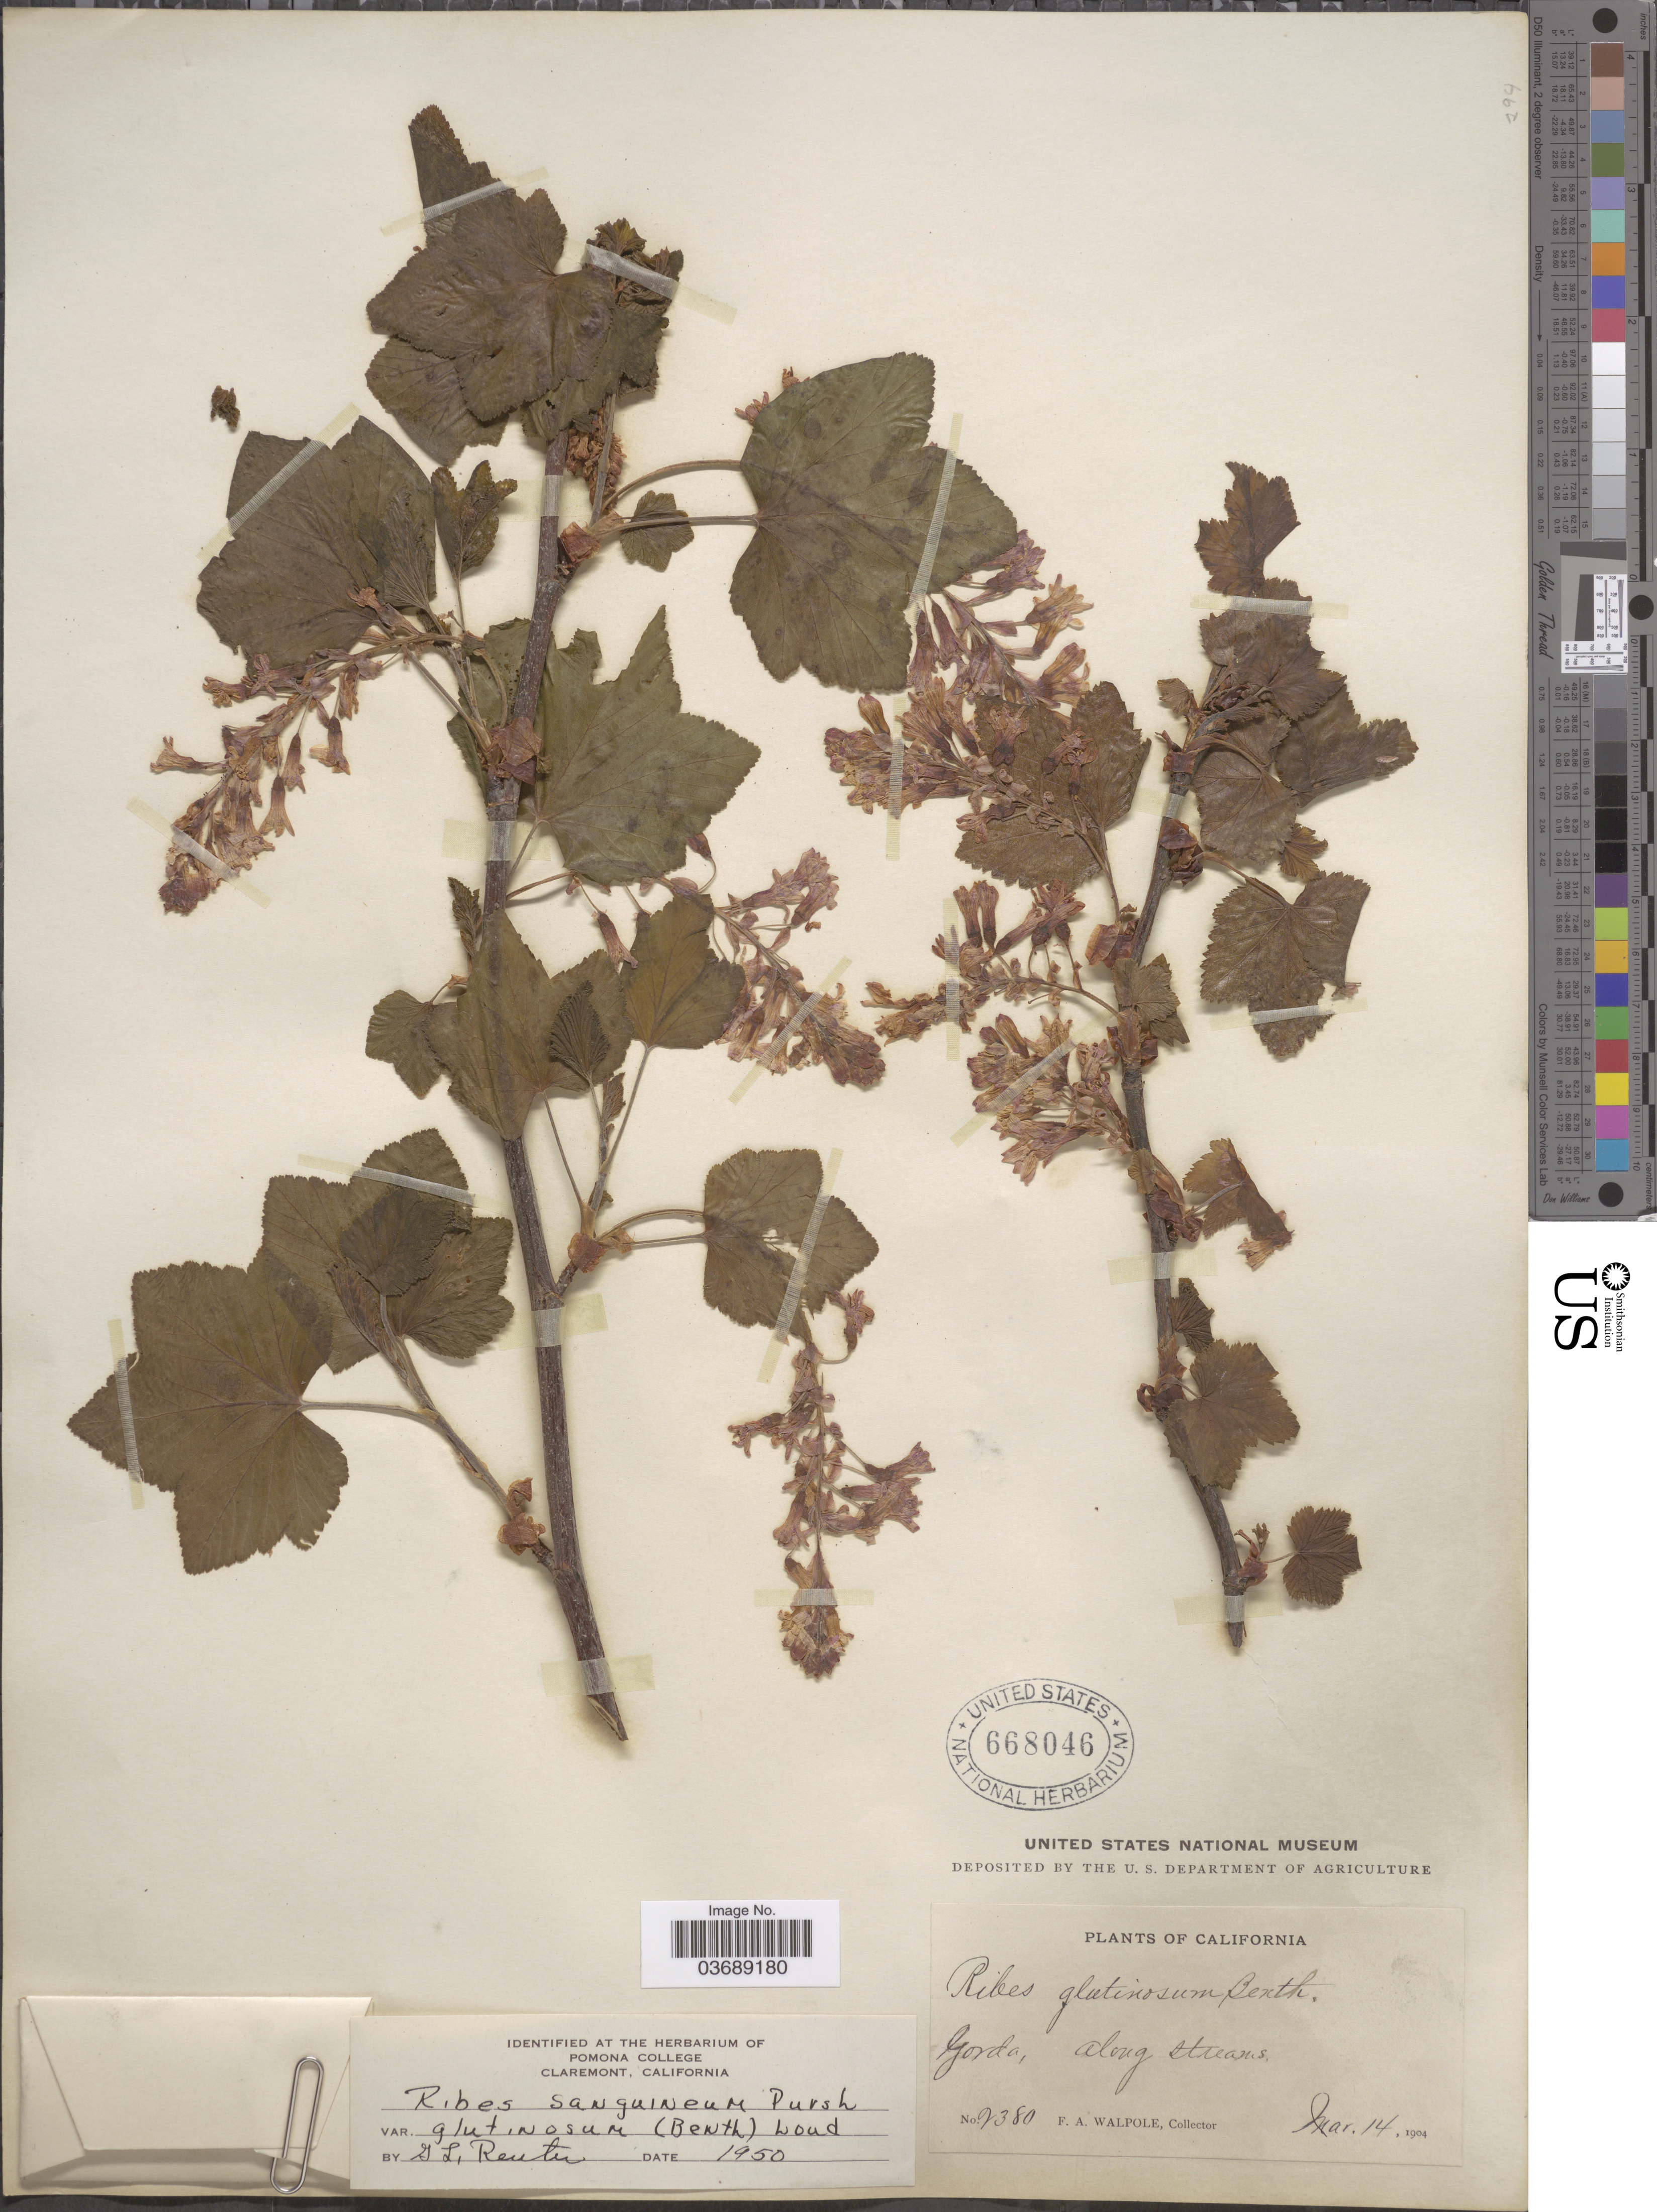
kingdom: Plantae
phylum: Tracheophyta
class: Magnoliopsida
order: Saxifragales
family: Grossulariaceae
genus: Ribes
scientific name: Ribes sanguineum var. glutinosum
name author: (Benth.) Loudon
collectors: F. Walpole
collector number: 2380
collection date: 1904-03-14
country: United States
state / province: California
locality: Gorda, along streams.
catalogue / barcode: US 668046